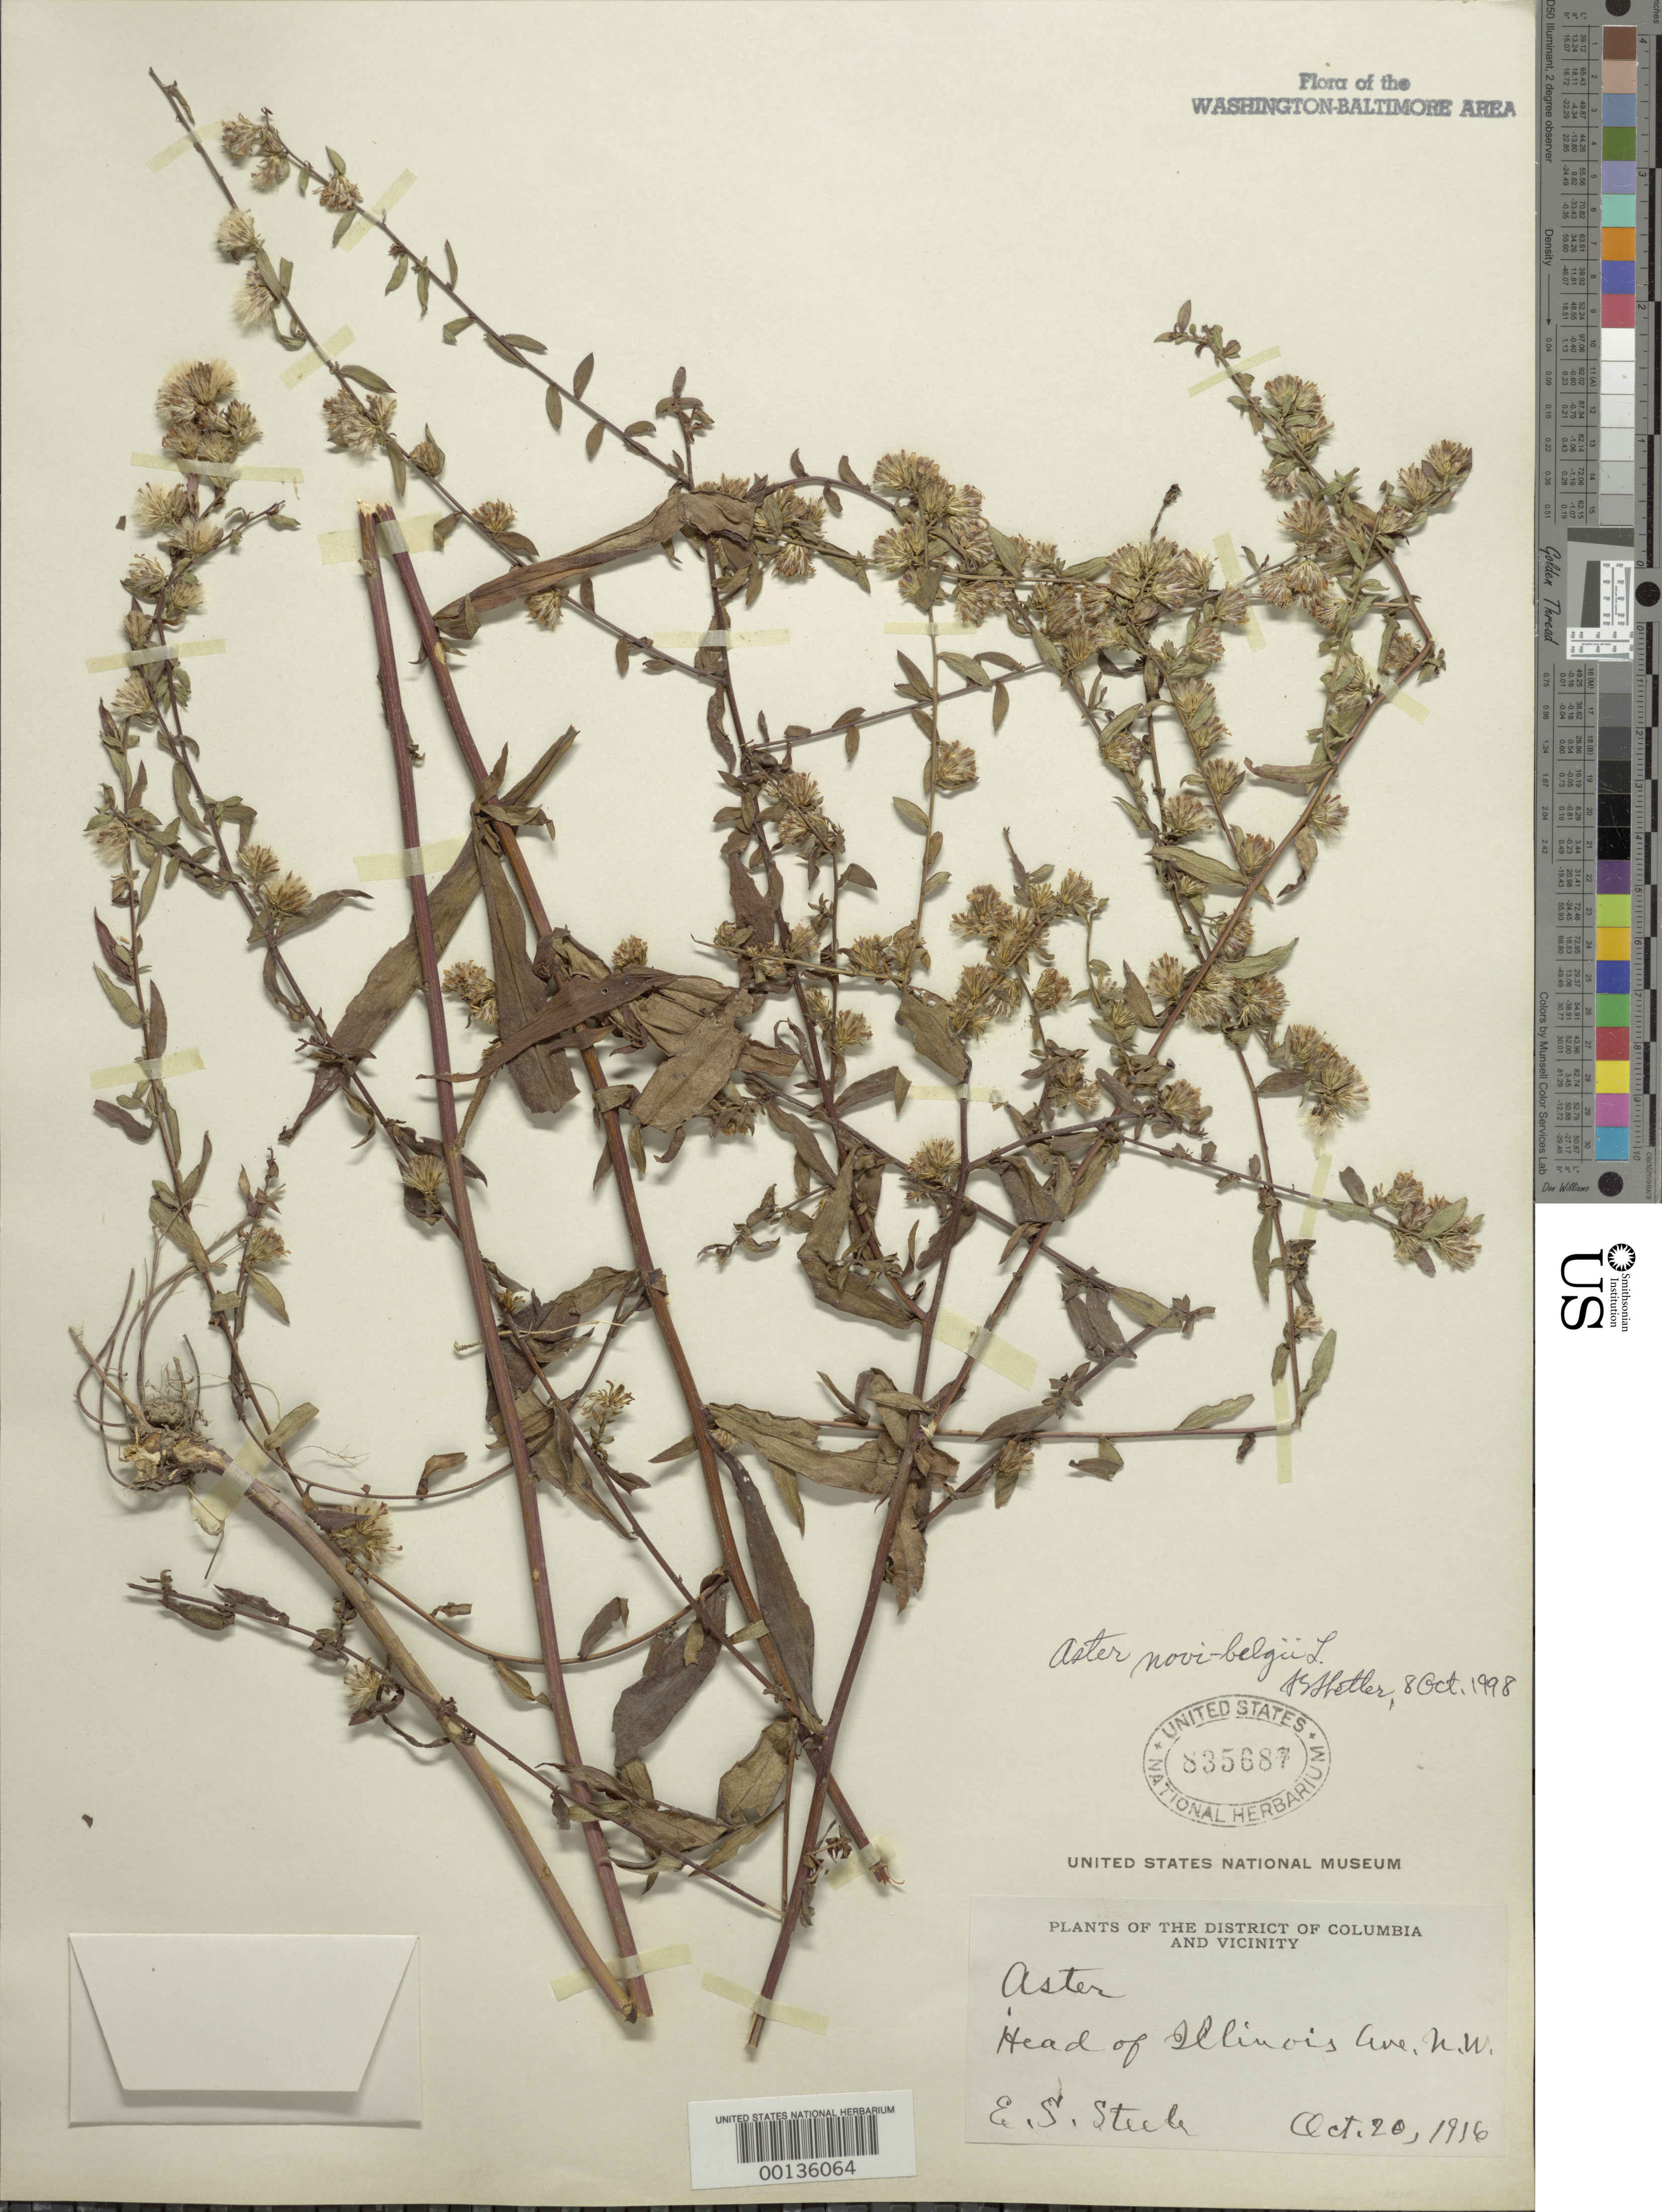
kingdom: Plantae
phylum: Tracheophyta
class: Magnoliopsida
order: Asterales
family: Asteraceae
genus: Symphyotrichum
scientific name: Symphyotrichum novi-belgii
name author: (L.) G.L. Nesom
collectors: E. Steele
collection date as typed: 20 Oct 1916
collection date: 1916-10-20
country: United States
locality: Illinois Ave. NW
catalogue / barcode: US 835687